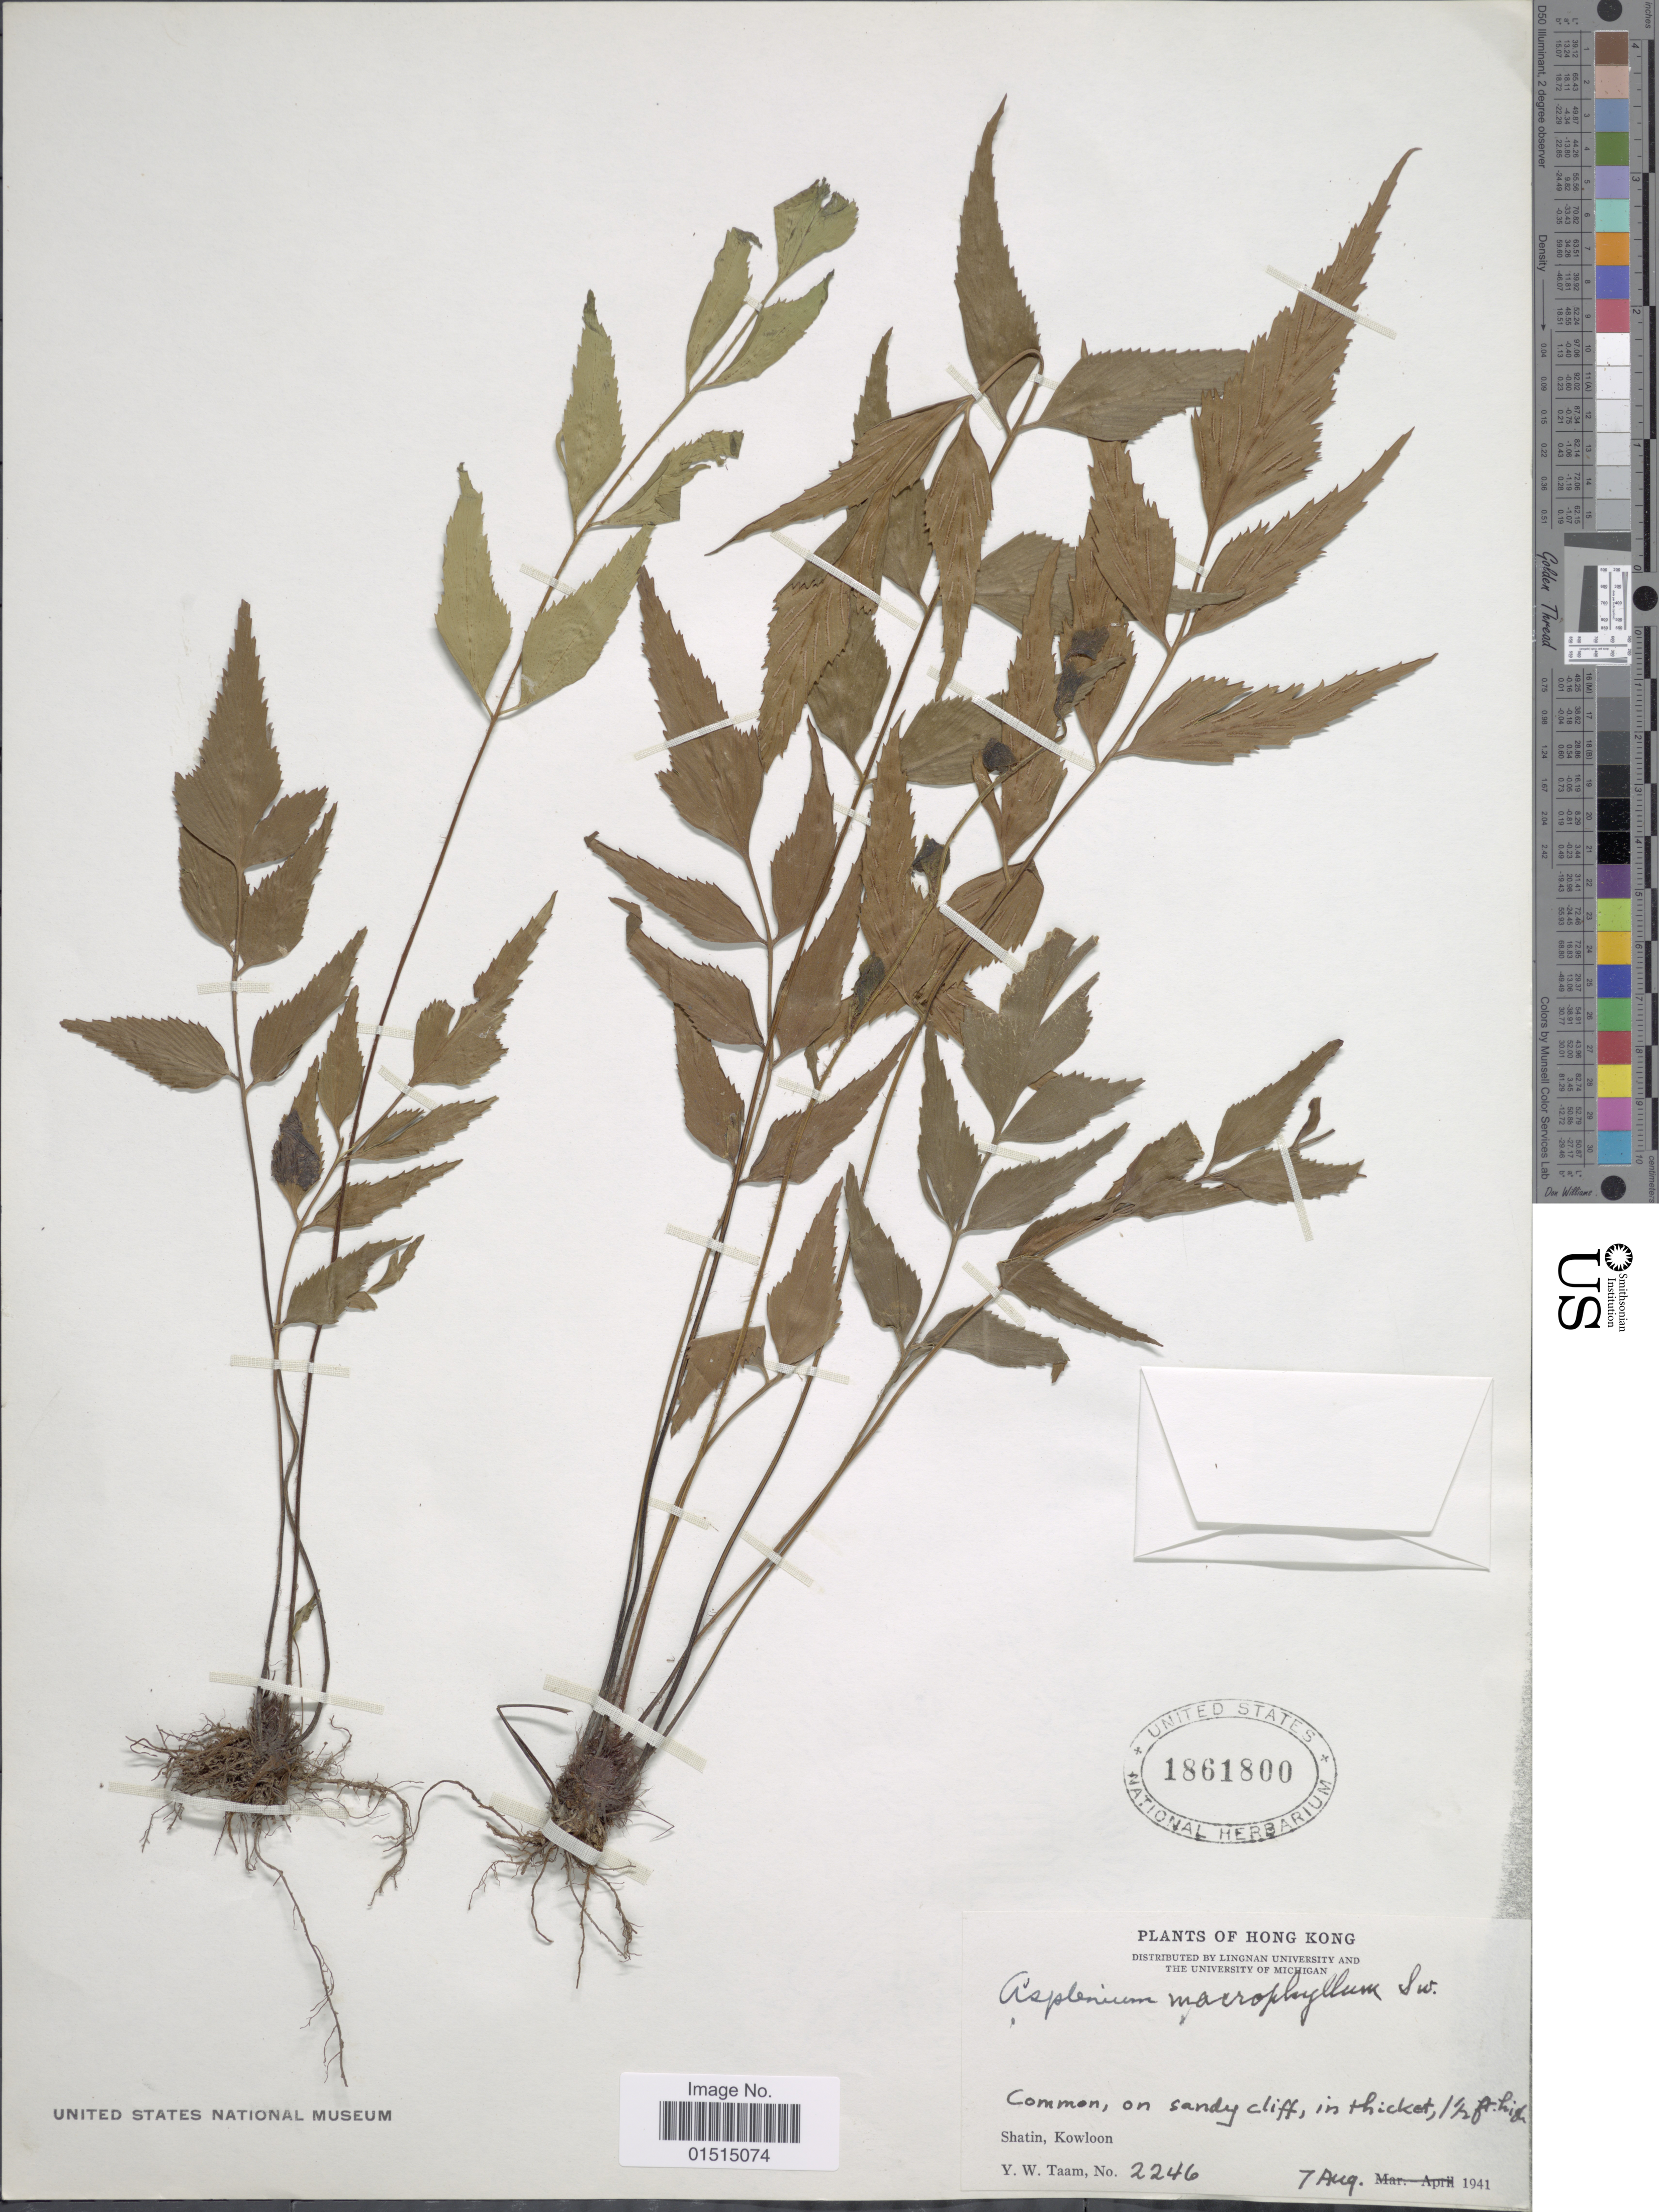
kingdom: Plantae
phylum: Tracheophyta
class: Polypodiopsida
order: Polypodiales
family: Aspleniaceae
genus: Asplenium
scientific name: Asplenium macrophyllum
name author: Sw.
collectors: Y. W. Taam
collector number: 2246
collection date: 1941-08-07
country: China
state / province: Hong Kong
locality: Shatin, Kowloon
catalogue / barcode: US 1861800